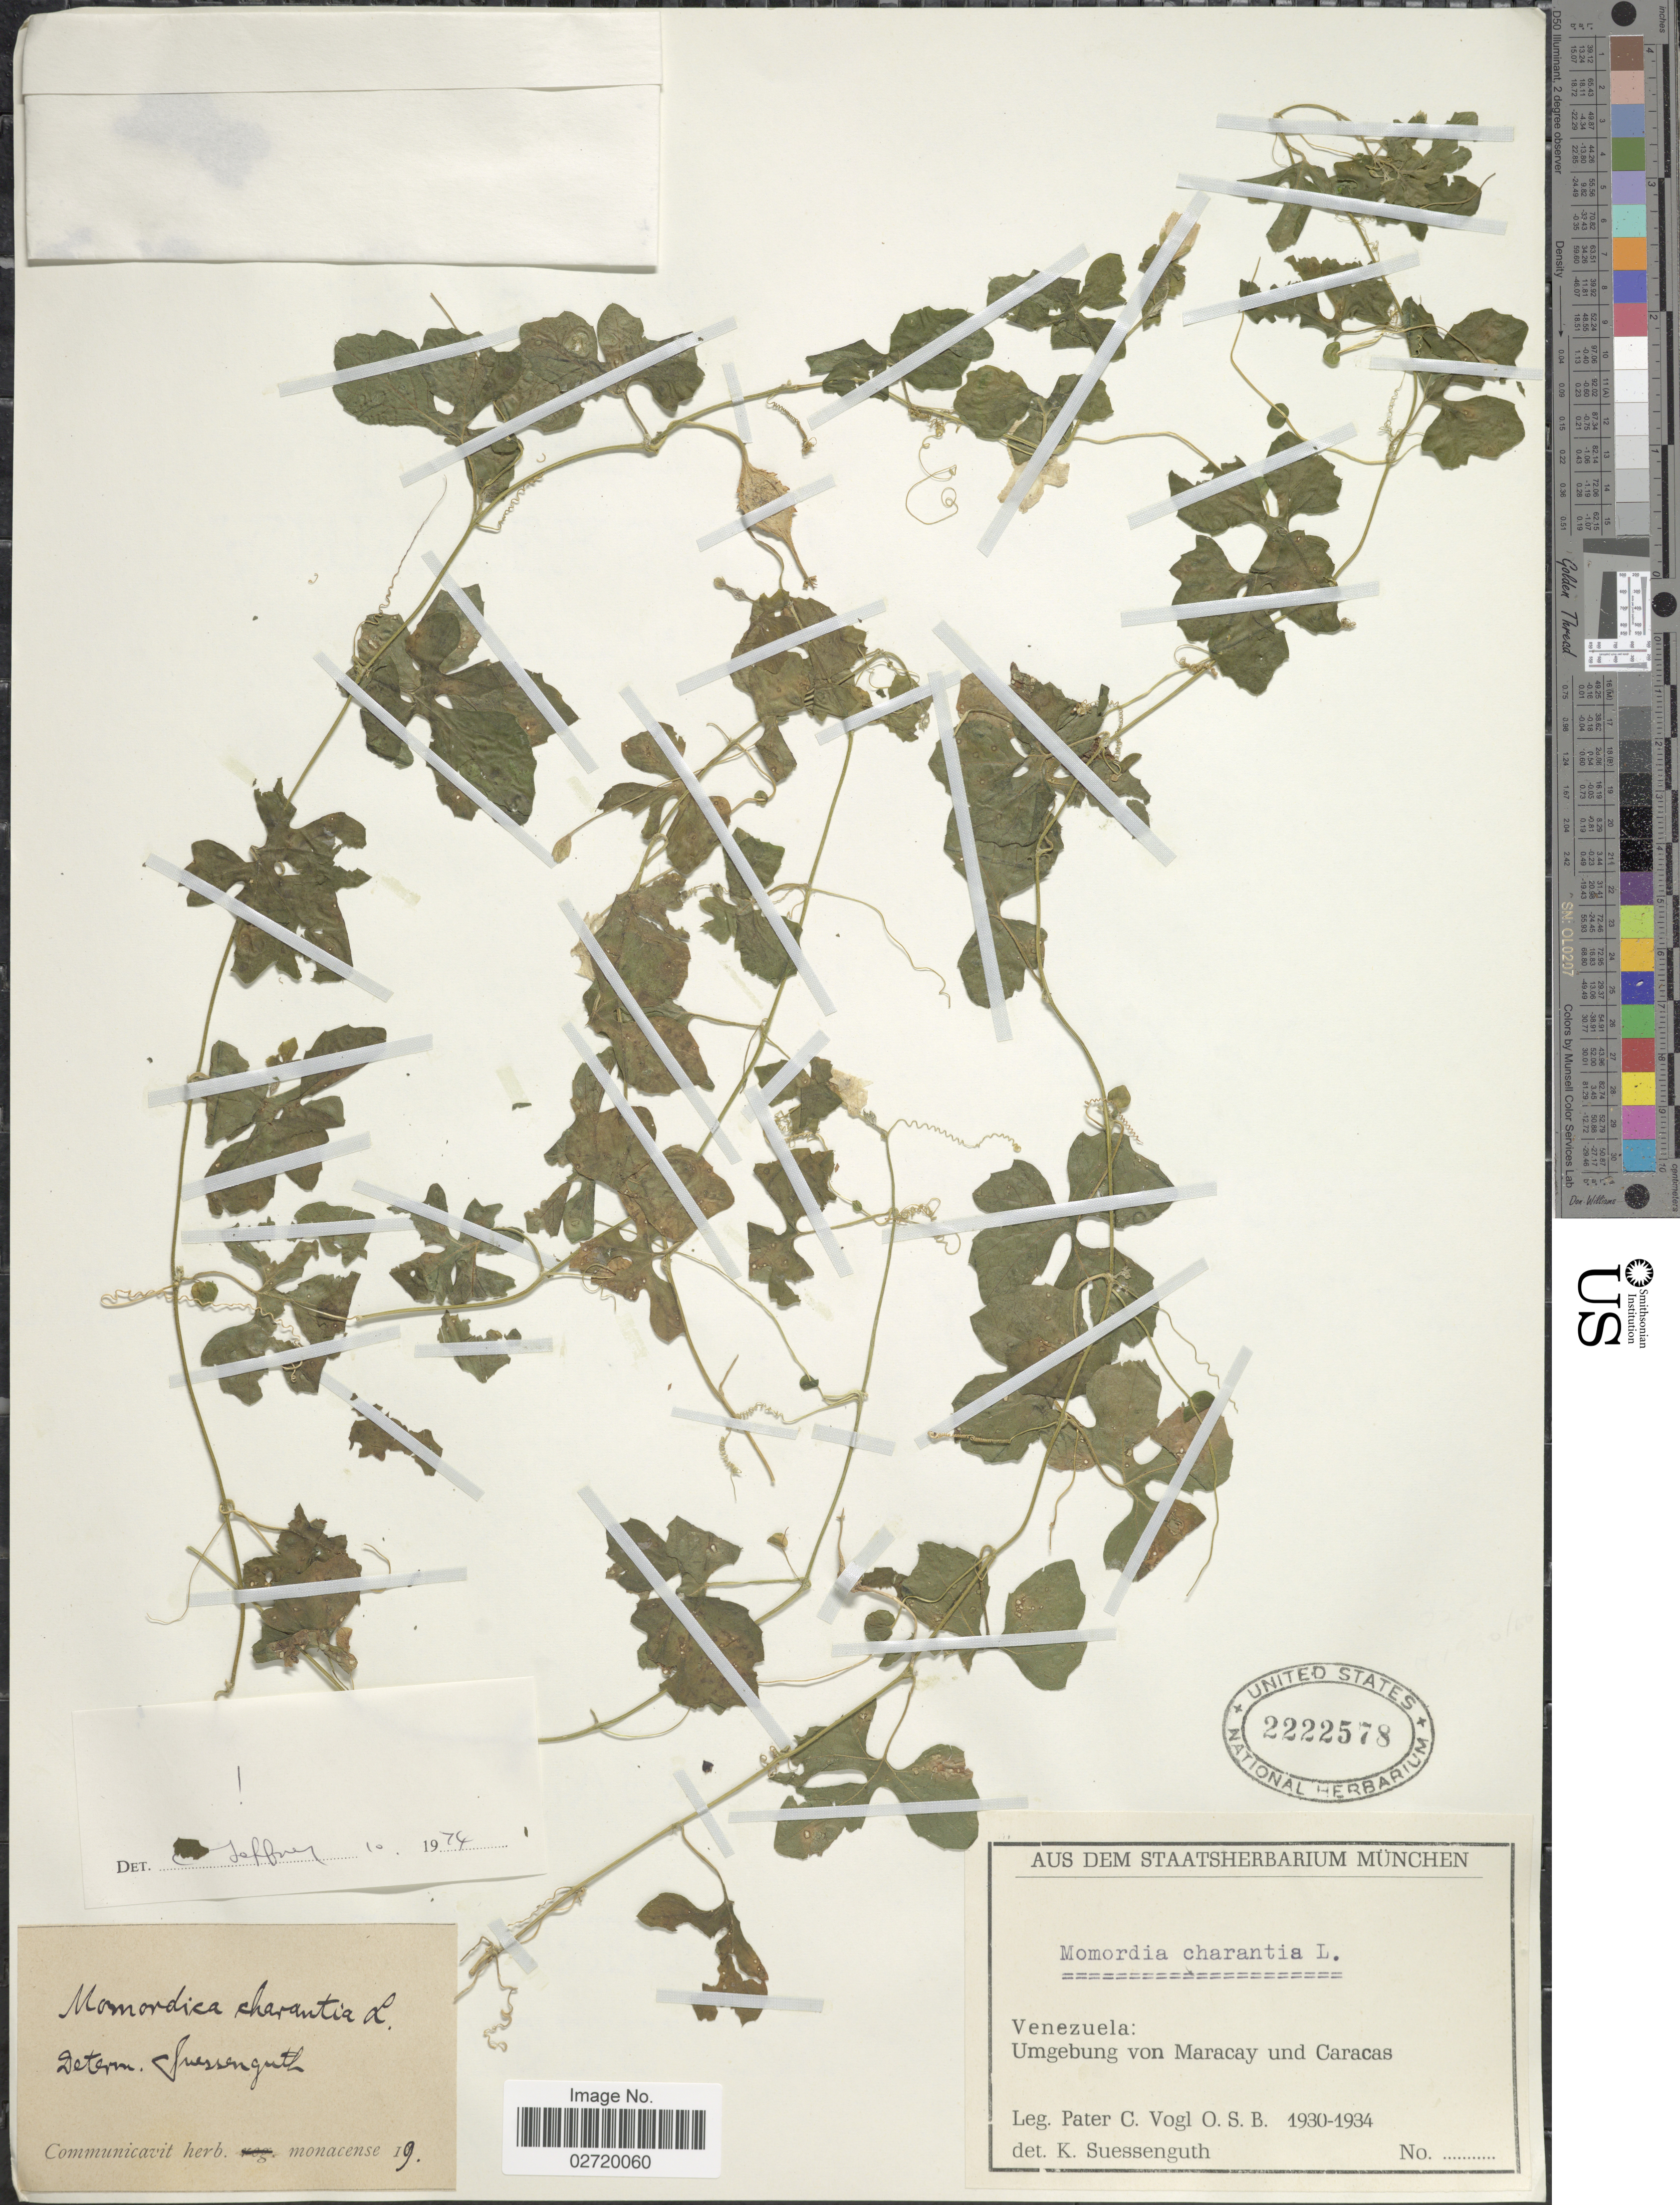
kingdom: Plantae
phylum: Tracheophyta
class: Magnoliopsida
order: Cucurbitales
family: Cucurbitaceae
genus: Momordica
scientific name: Momordica charantia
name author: L.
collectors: C. Vogl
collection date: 1930/1934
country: Venezuela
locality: Umgebung von Maracay und Caracas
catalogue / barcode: US 2222578